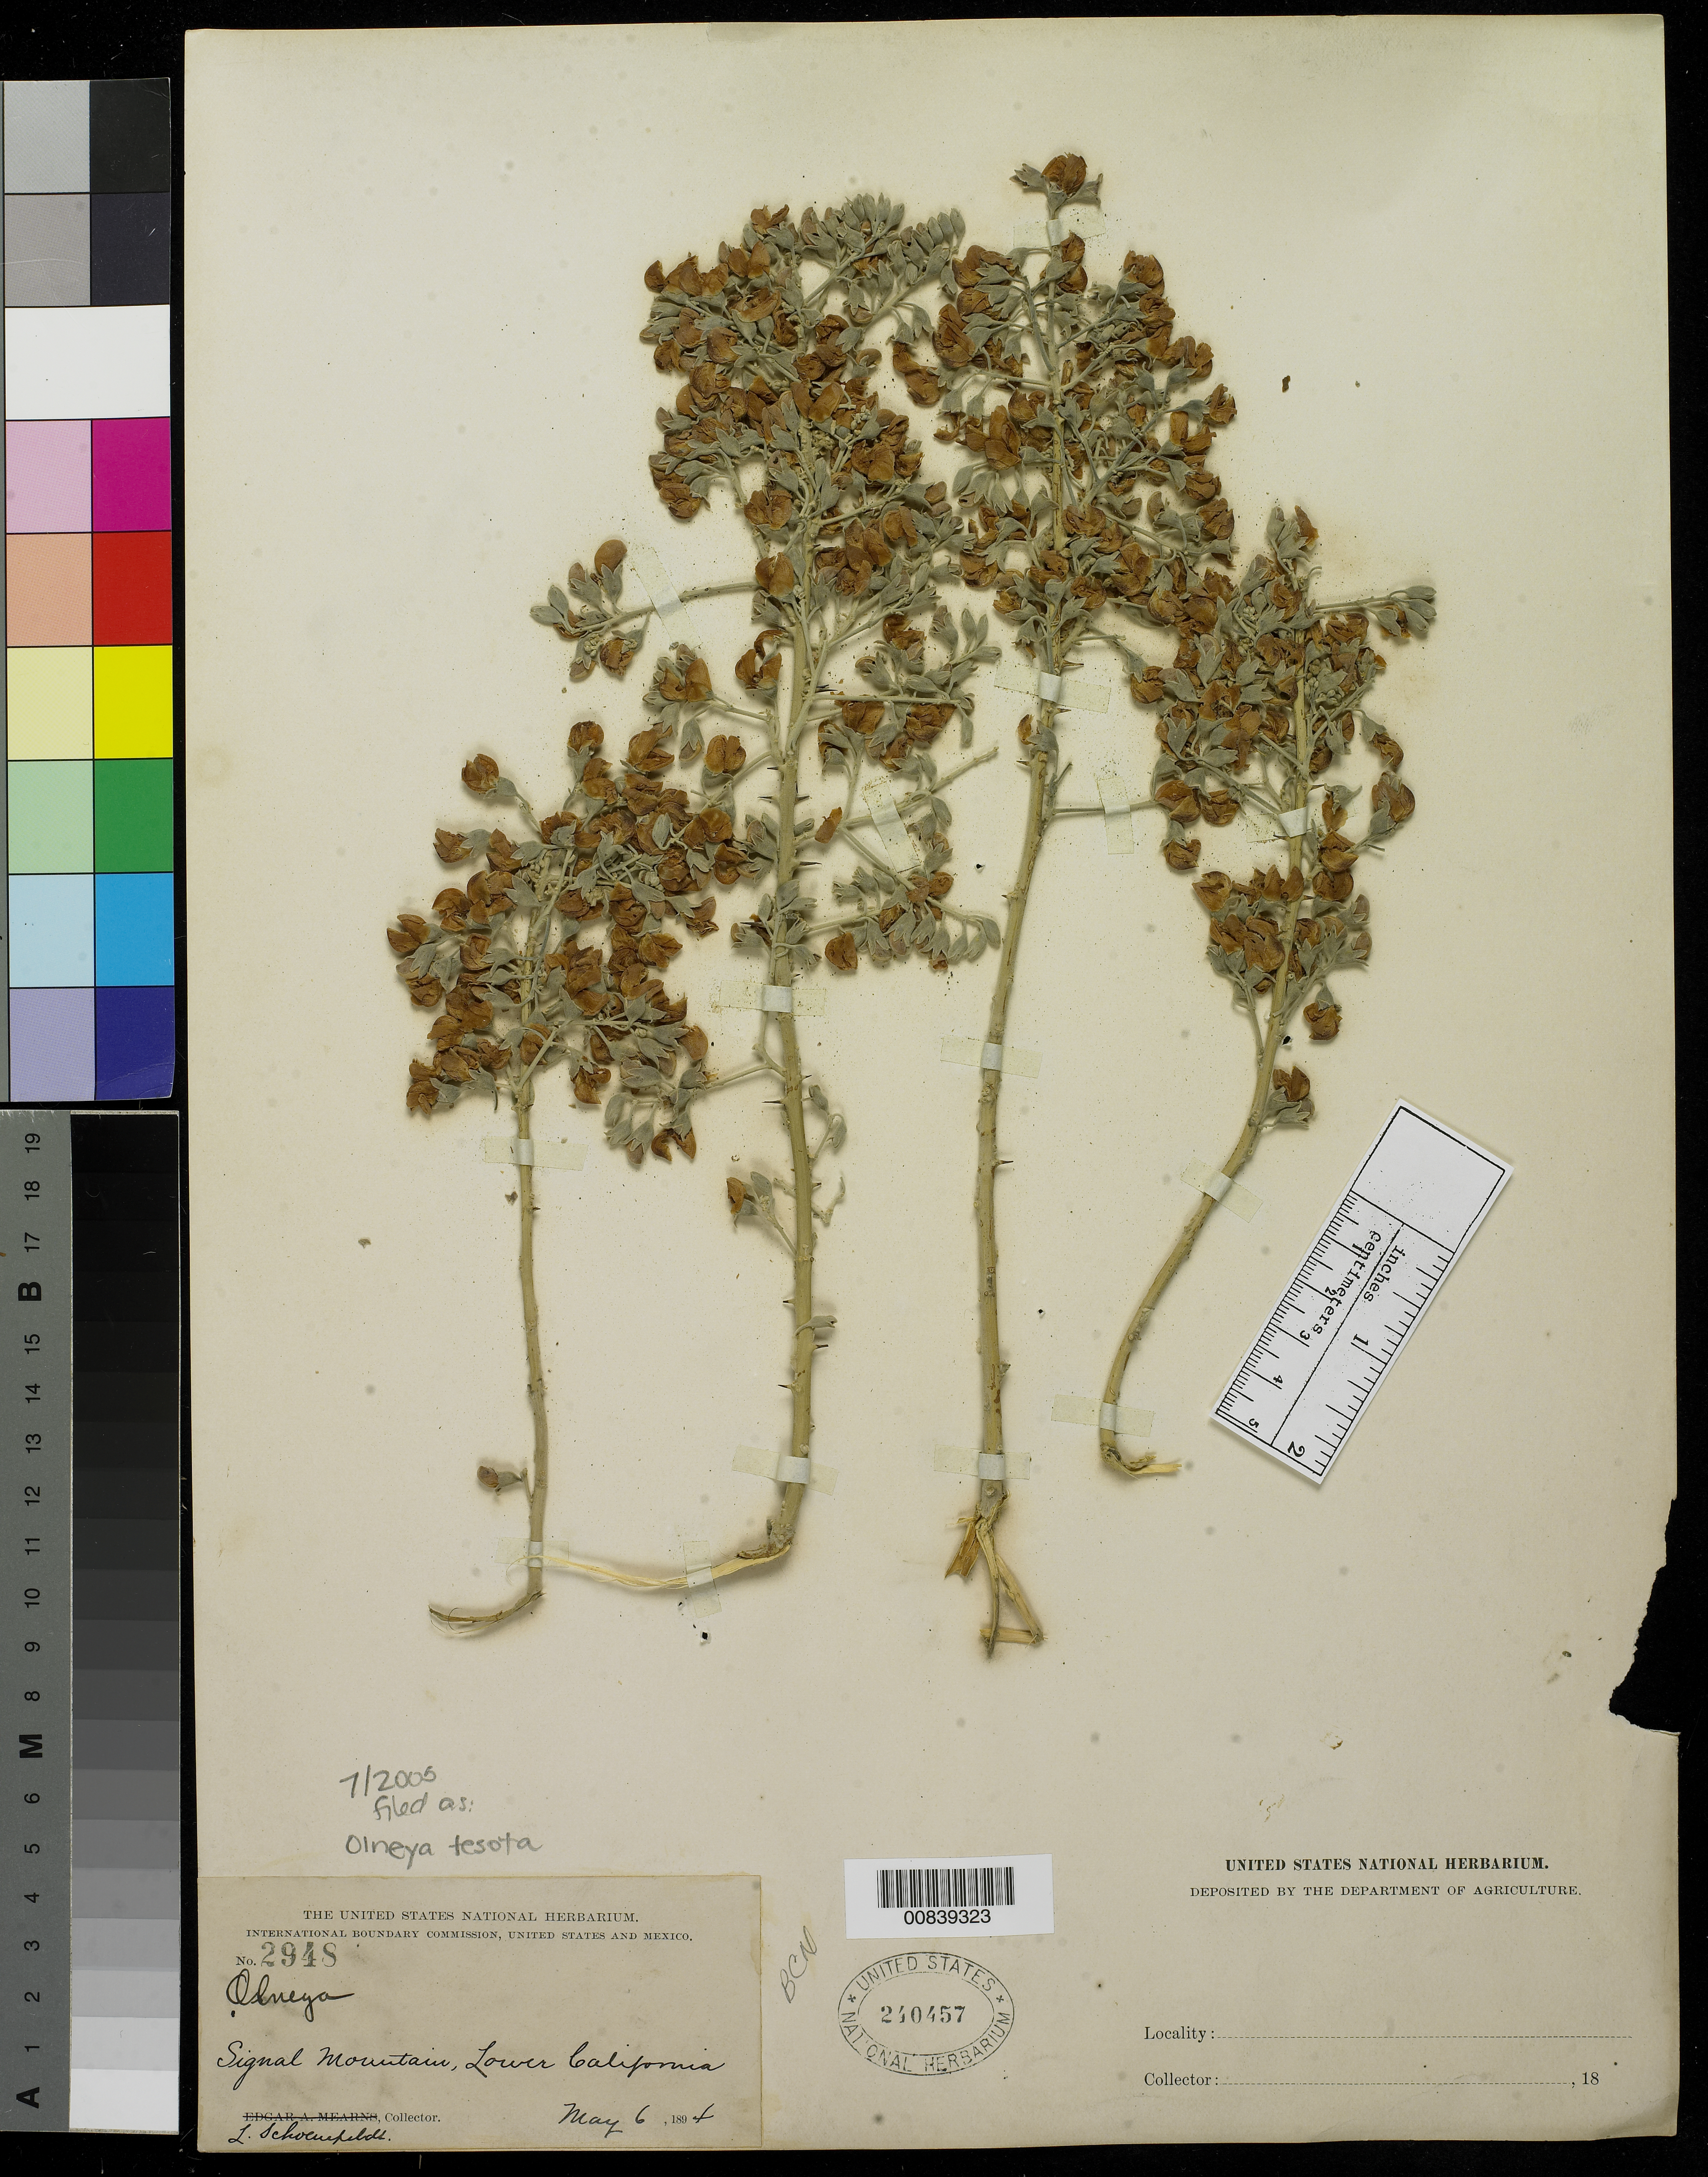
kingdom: Plantae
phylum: Tracheophyta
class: Magnoliopsida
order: Fabales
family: Fabaceae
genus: Olneya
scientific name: Olneya tesota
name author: A. Gray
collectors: L. Schoenfeldt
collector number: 2948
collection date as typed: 06 May 1894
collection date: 1894-05-06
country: Mexico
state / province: Baja California Norte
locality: Signal Mountain, Baja California.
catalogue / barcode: US 240457